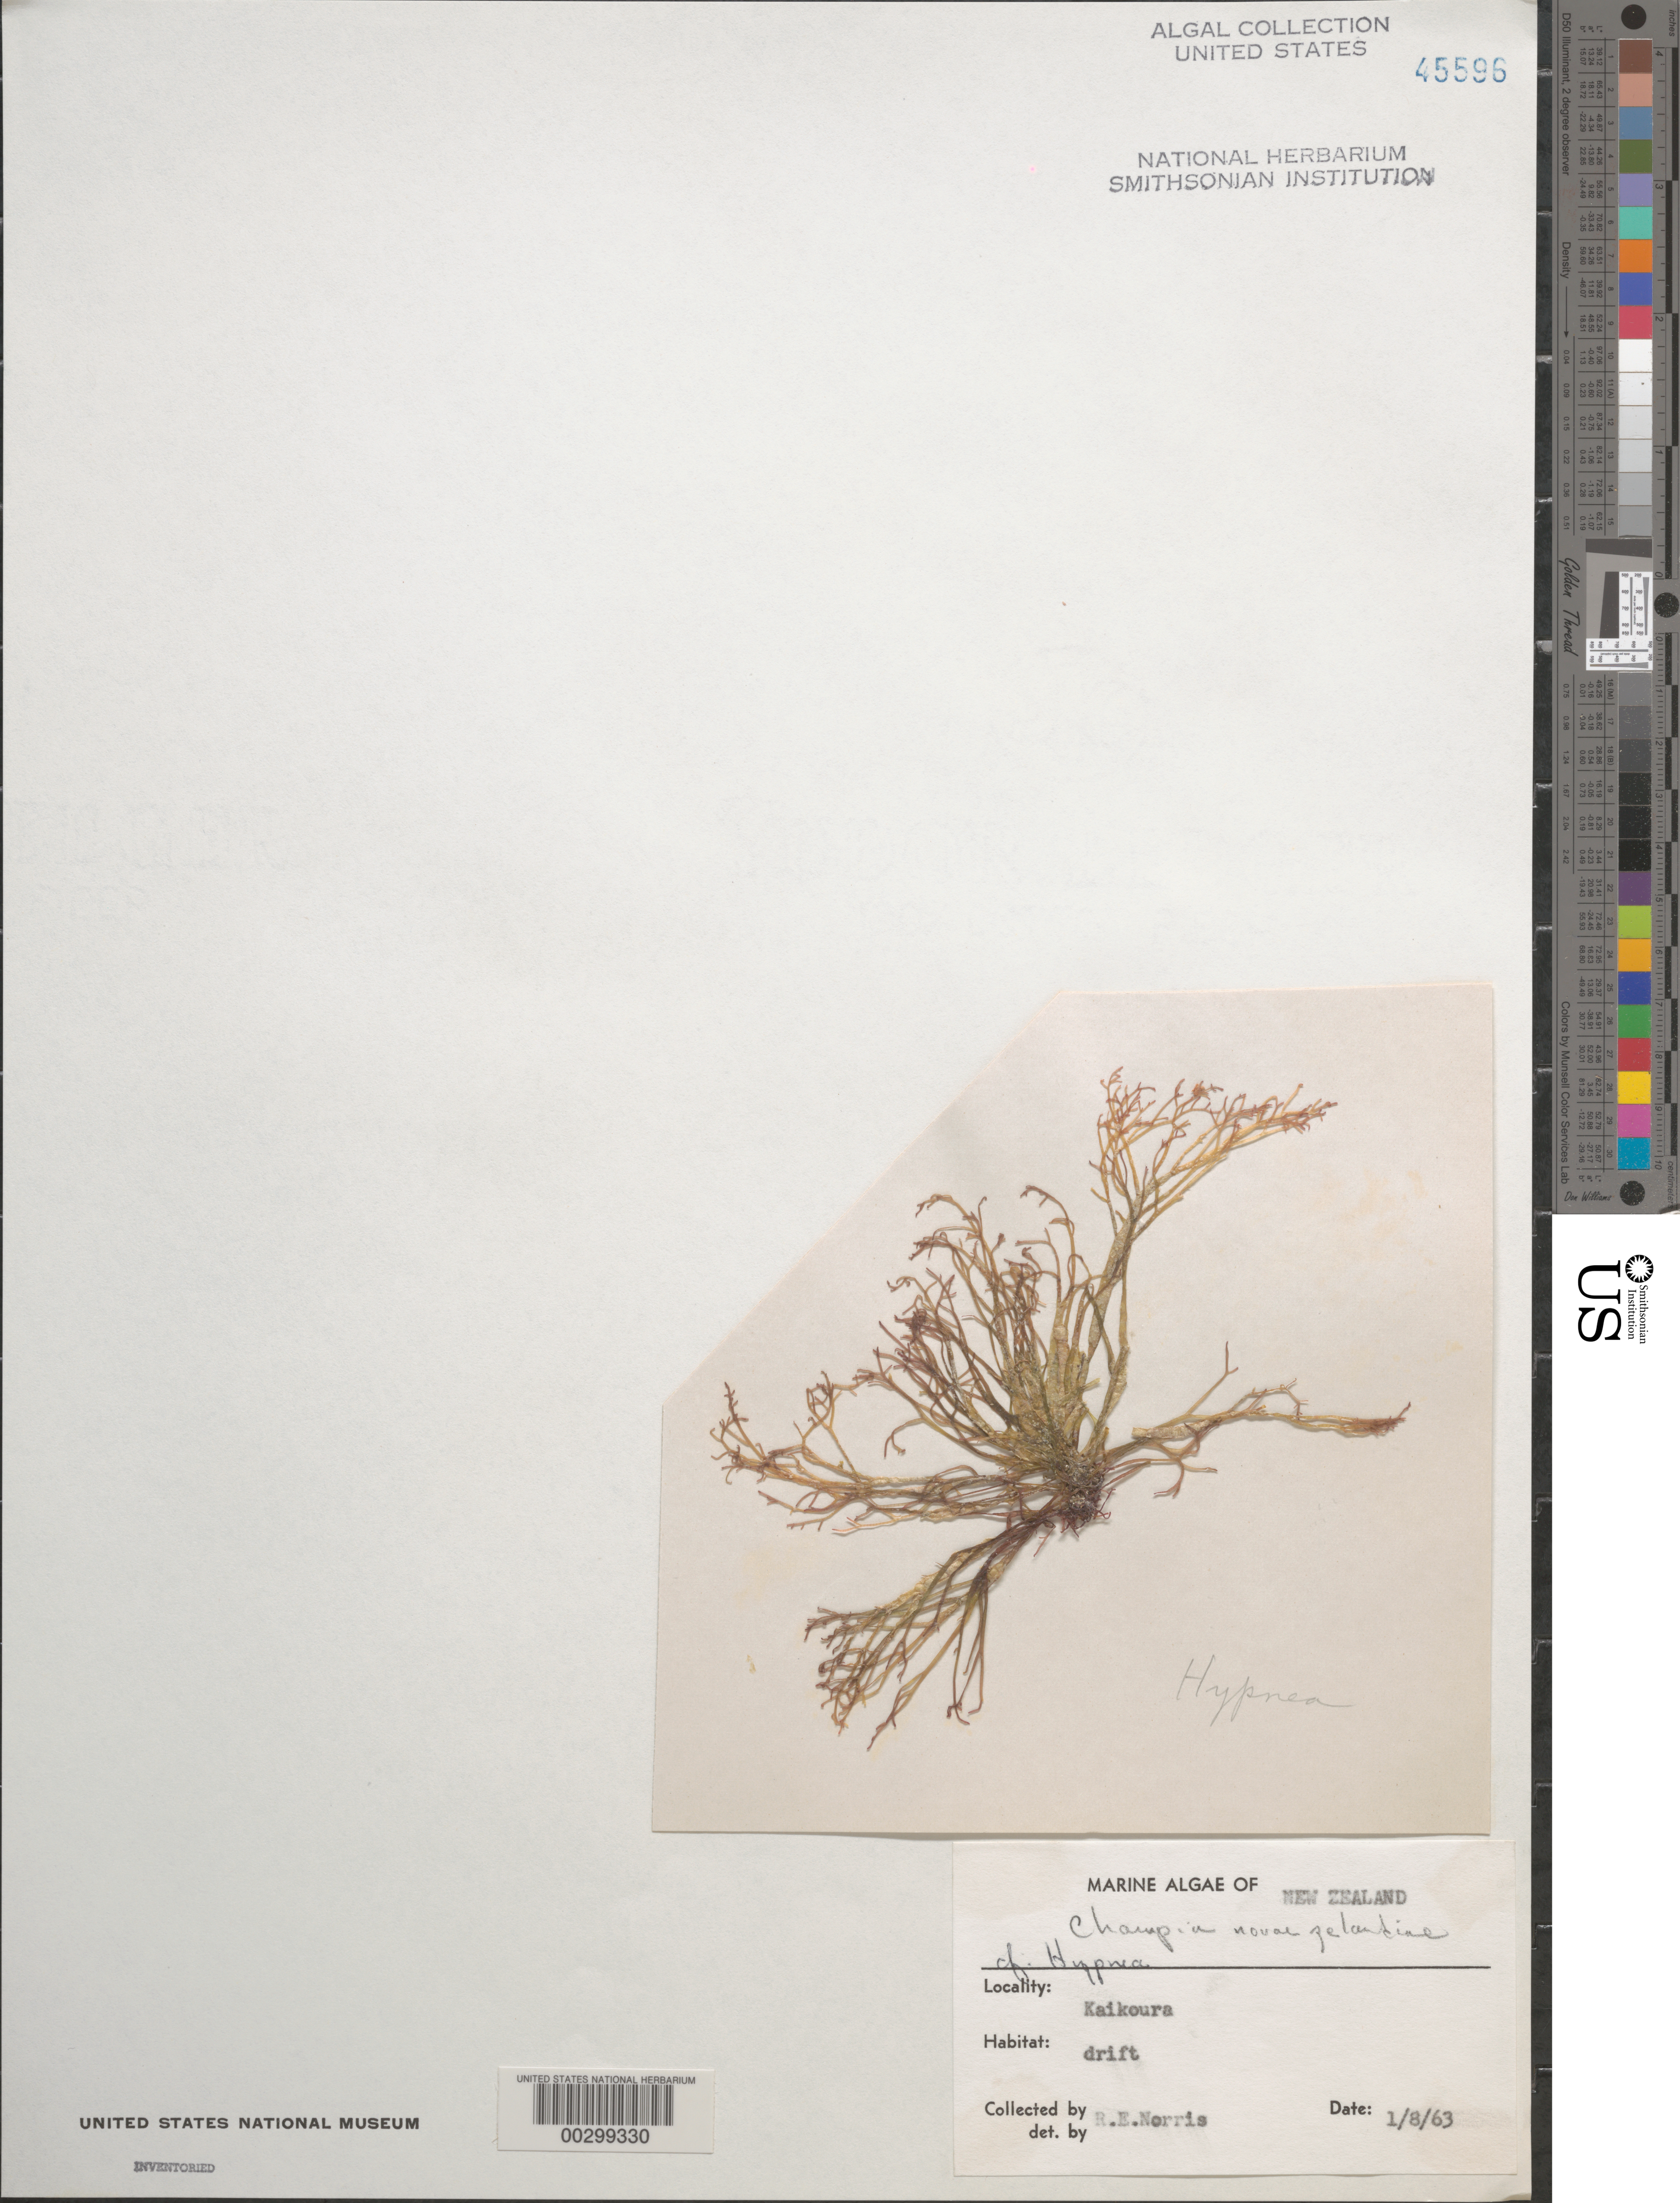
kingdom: Plantae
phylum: Rhodophyta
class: Florideophyceae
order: Rhodymeniales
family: Champiaceae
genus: Champia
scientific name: Champia novae-zelandiae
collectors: R. E. Norris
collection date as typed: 08 Jan 1963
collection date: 1963-01-08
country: New Zealand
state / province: Canterbury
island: South Island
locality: Kaikoura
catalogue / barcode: US 45596